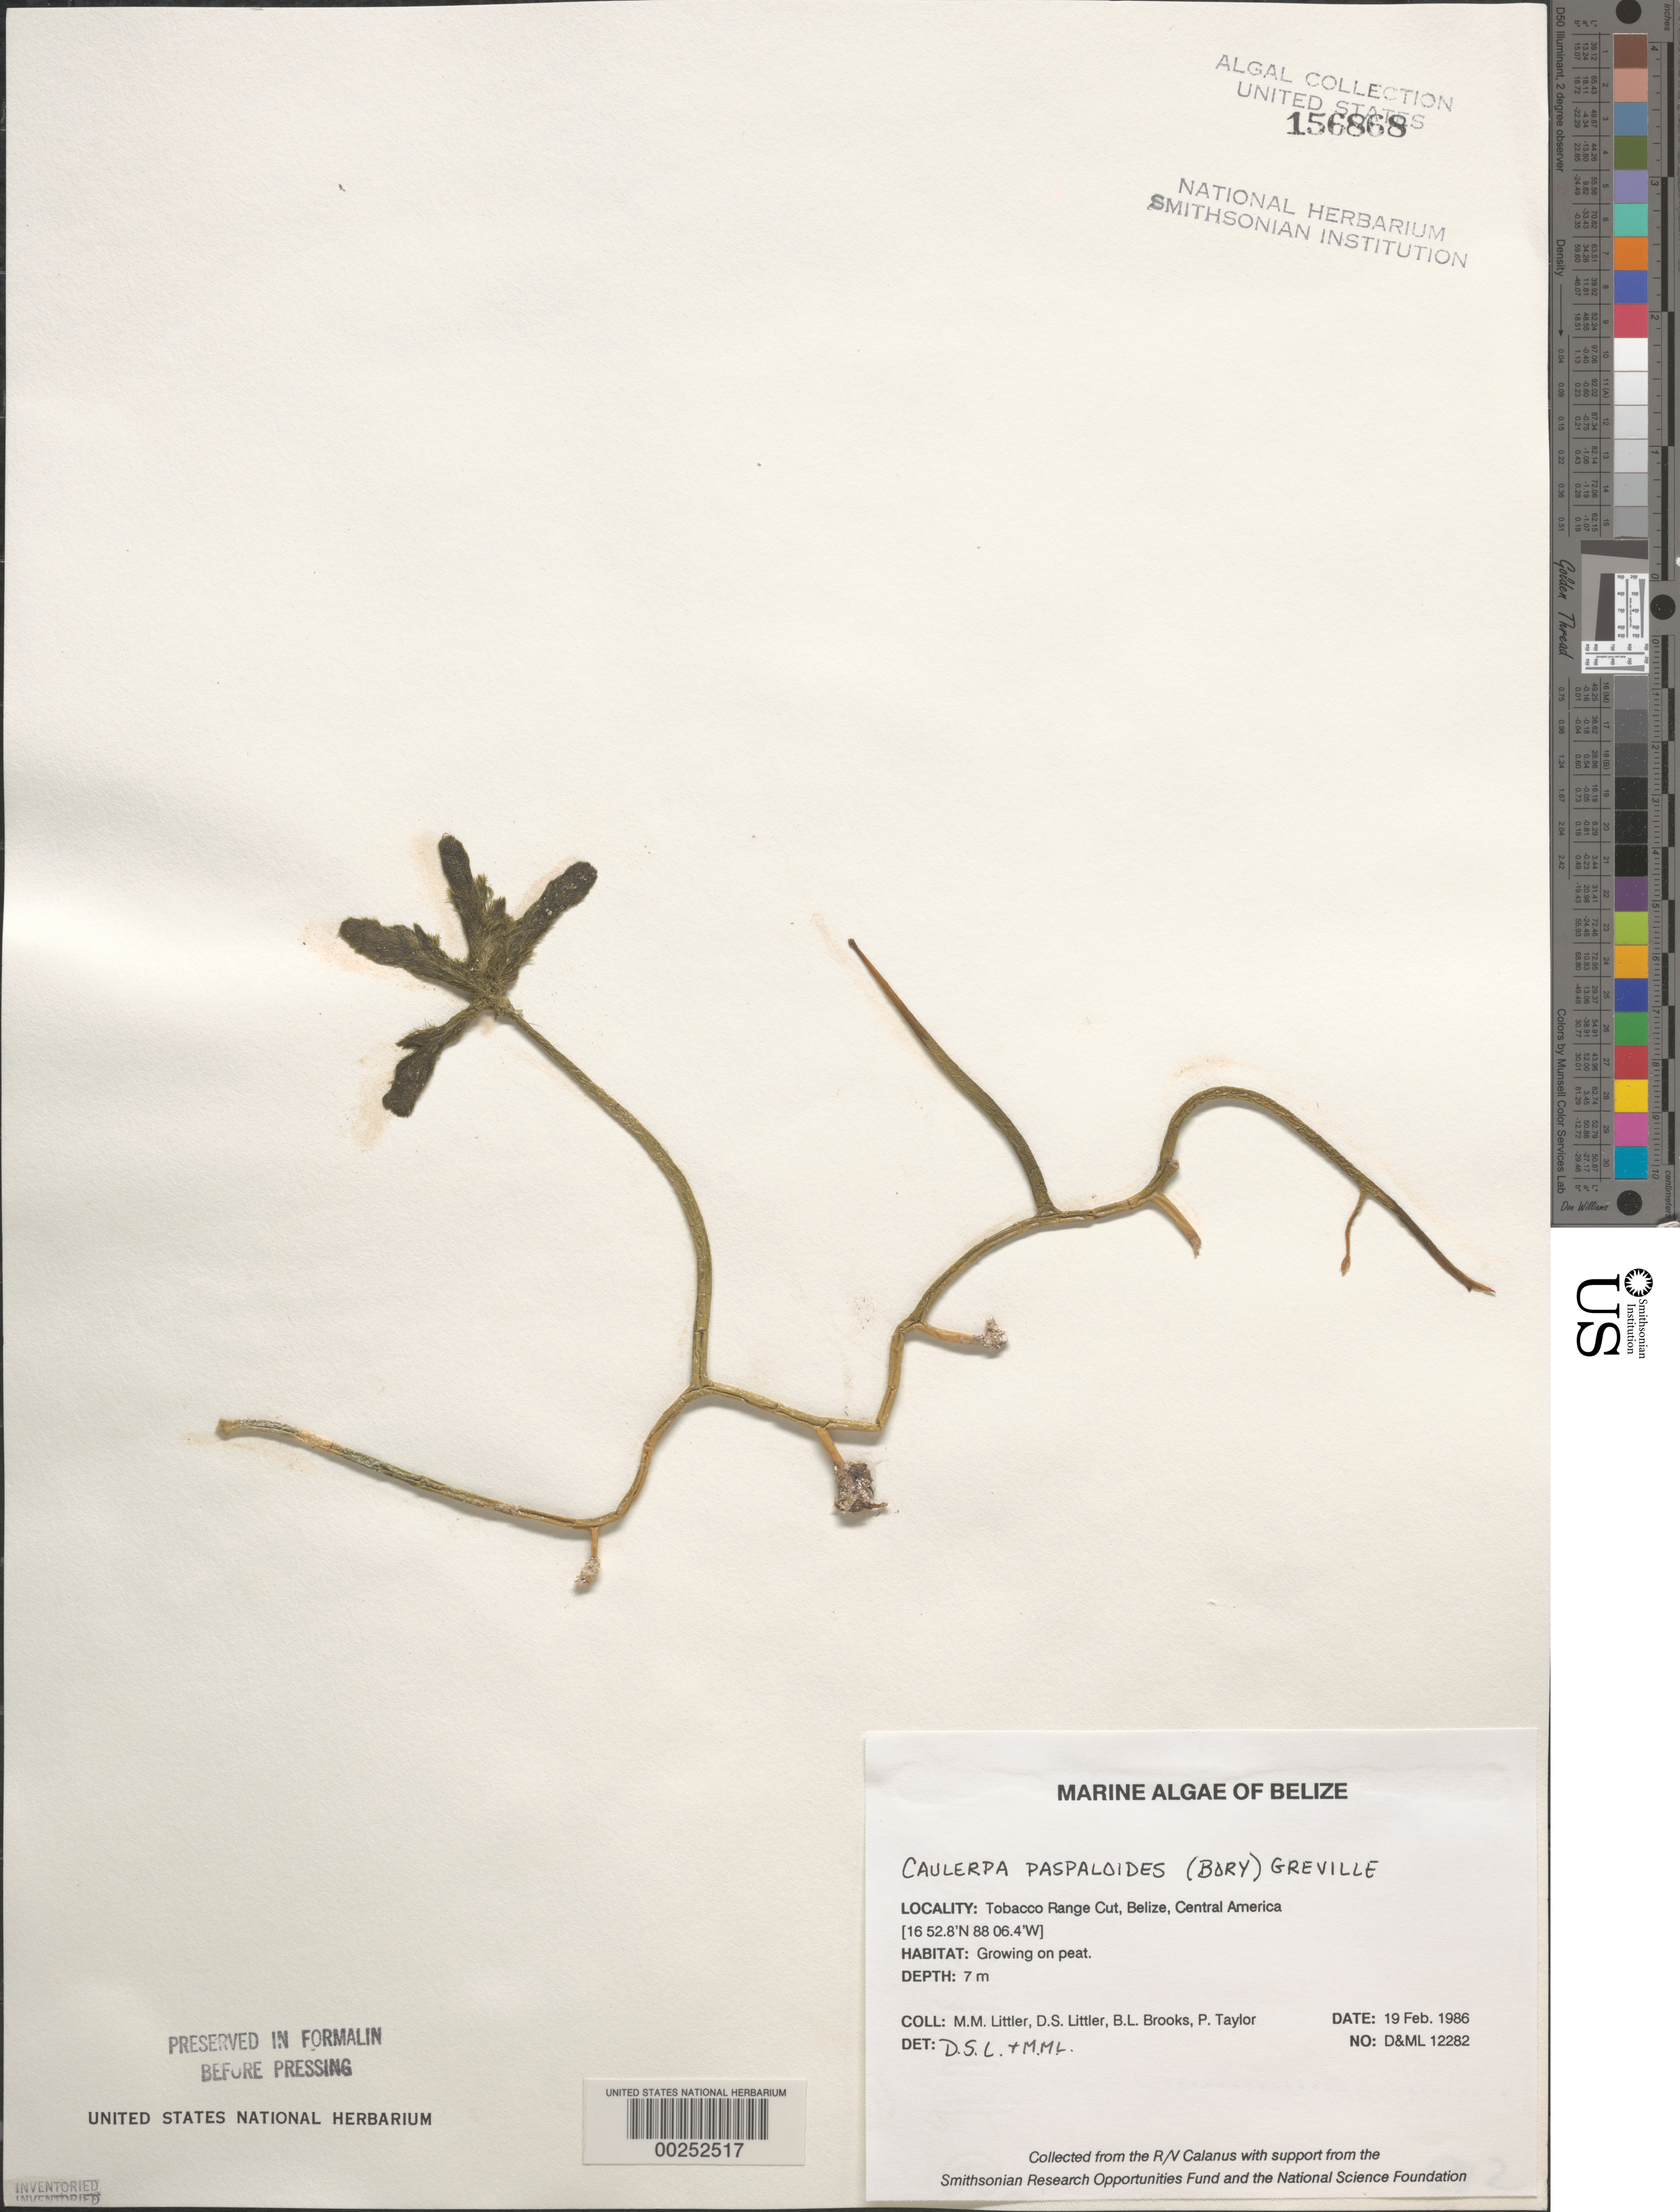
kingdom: Plantae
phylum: Chlorophyta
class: Ulvophyceae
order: Bryopsidales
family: Caulerpaceae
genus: Caulerpa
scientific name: Caulerpa paspaloides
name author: (Bory) Grev.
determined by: Littler, D. S.; Littler, M. M.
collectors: M. M. Littler, D. S. Littler, B. Brooks & P. R. Taylor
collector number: D&ML 12282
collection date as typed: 19 Feb 1986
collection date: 1986-02-19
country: Belize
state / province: Stann Creek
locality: Tobacco Range Cut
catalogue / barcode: US 156868